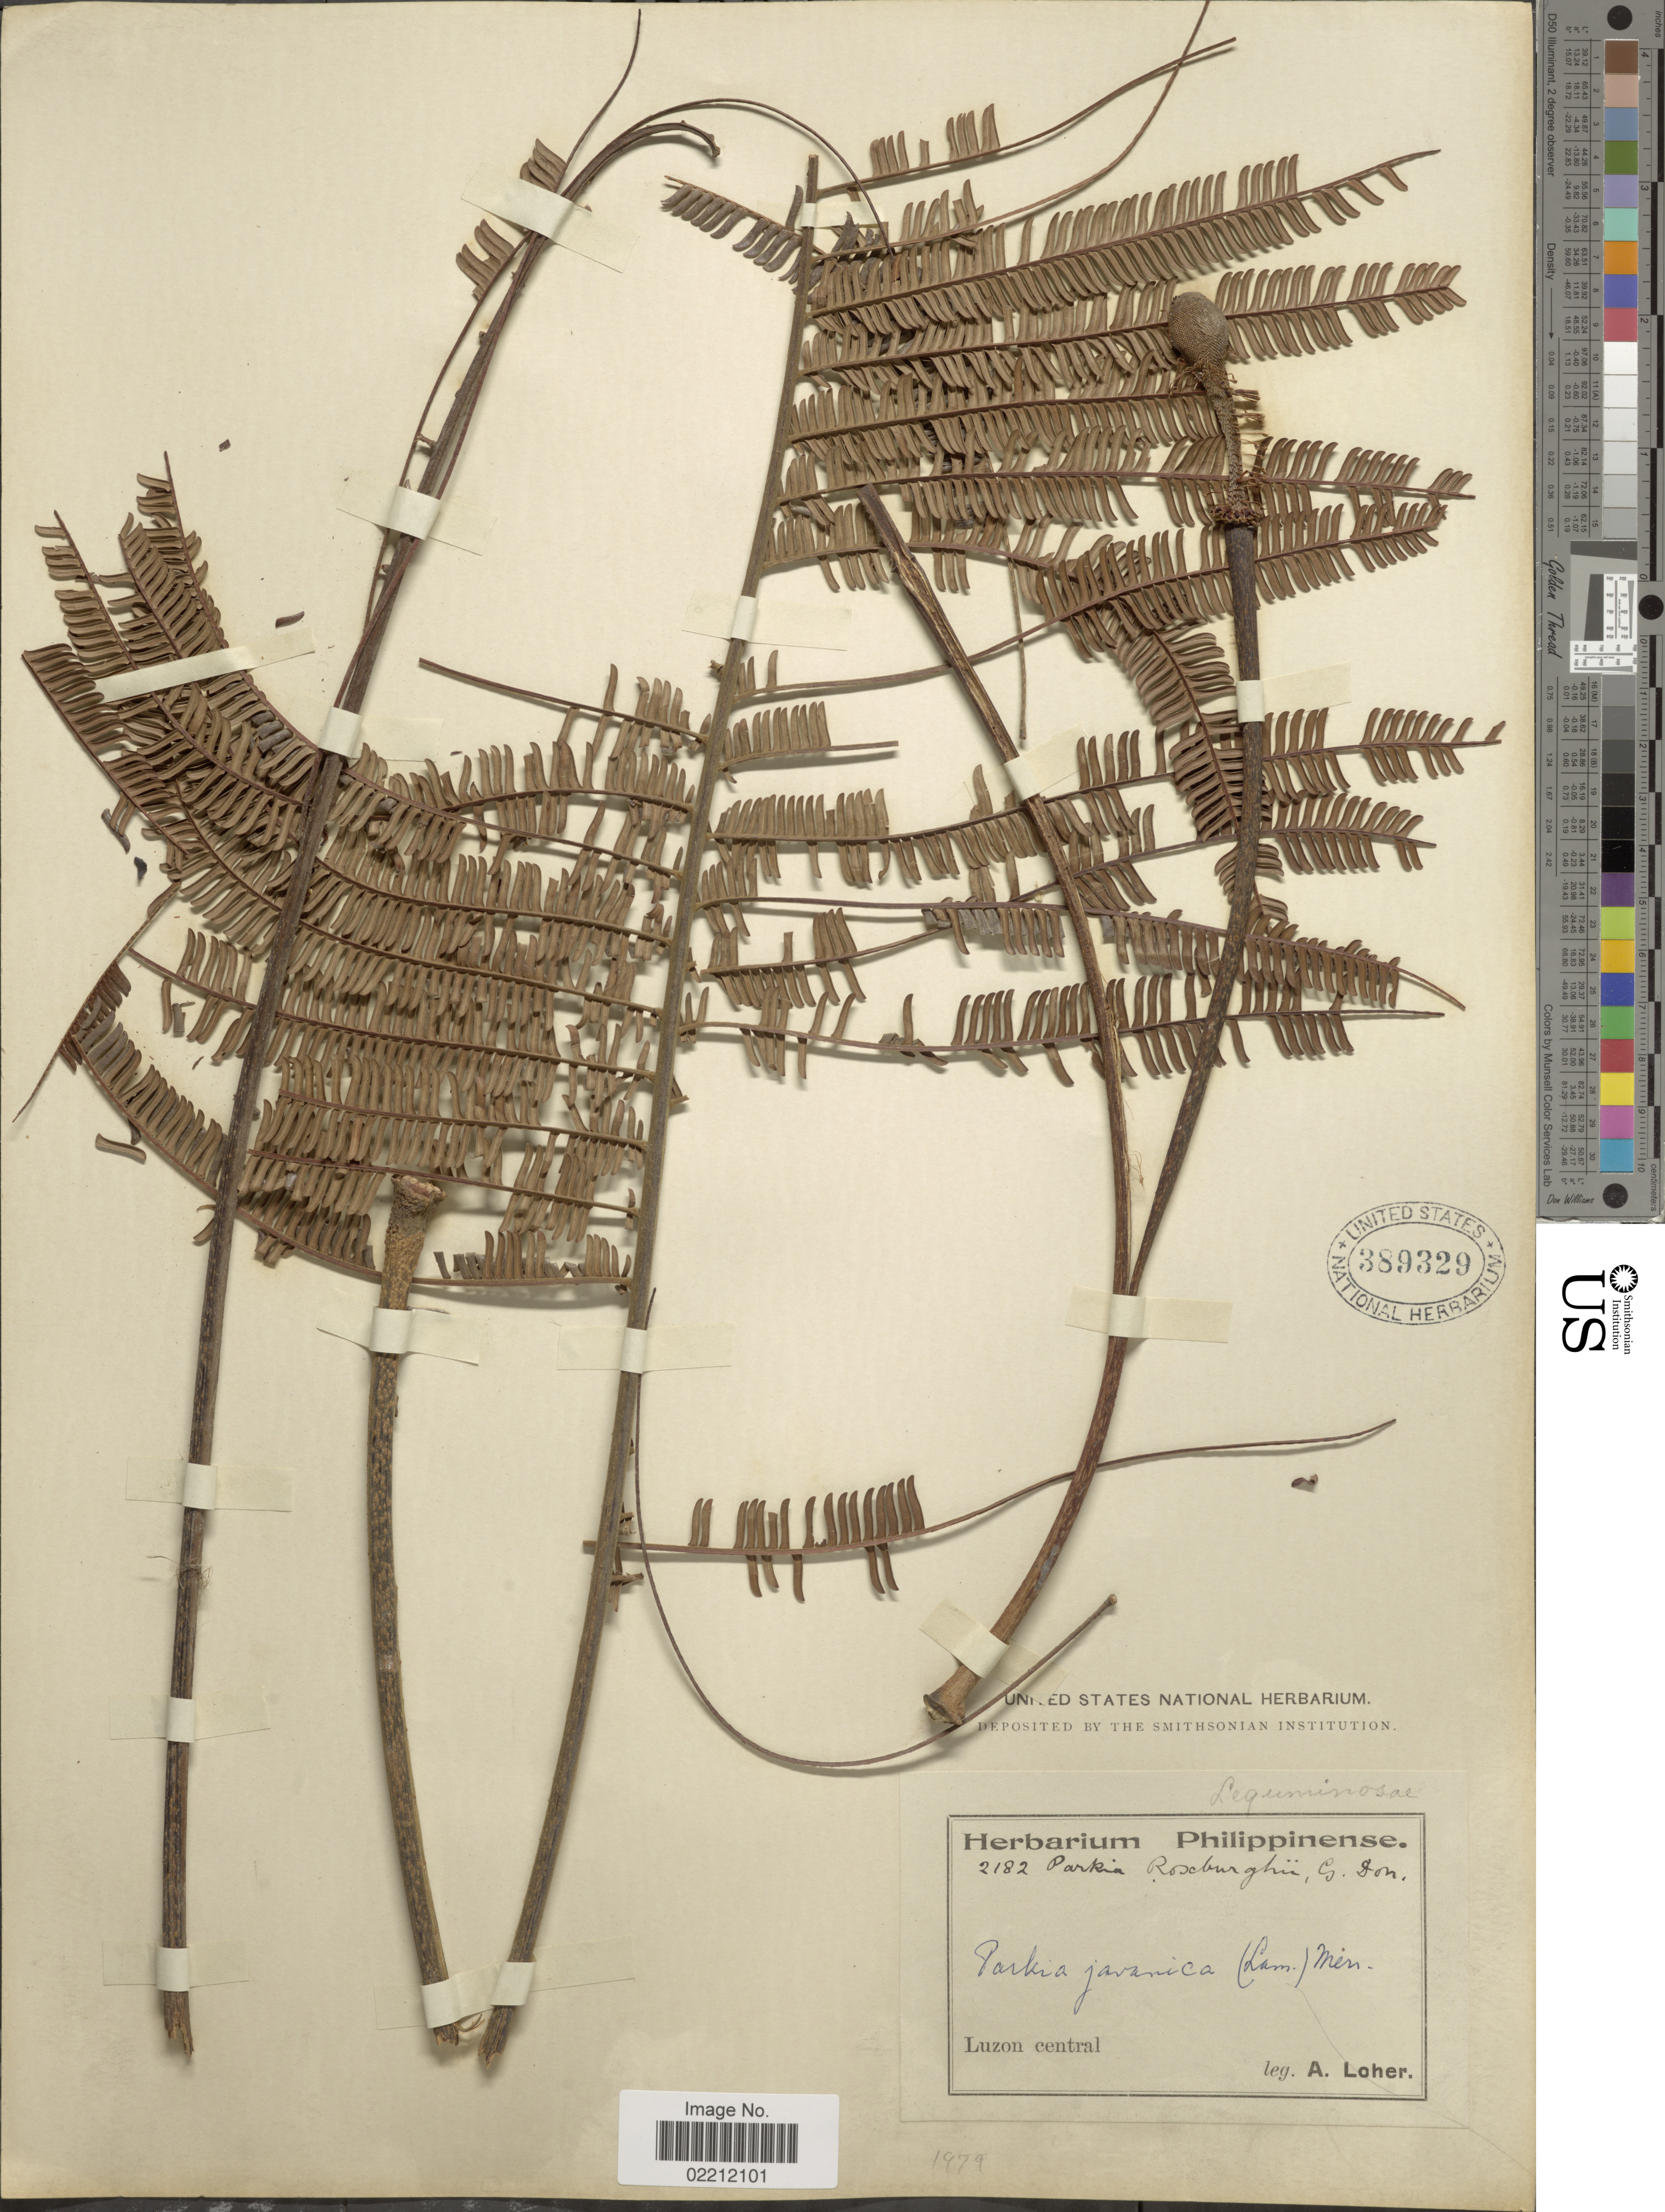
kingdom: Plantae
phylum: Tracheophyta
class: Magnoliopsida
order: Fabales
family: Fabaceae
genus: Parkia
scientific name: Parkia javanica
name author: (Lam.) Merr.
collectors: A. Loher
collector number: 2182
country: Philippines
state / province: Central Luzon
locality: Luzon central.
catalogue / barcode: US 389329